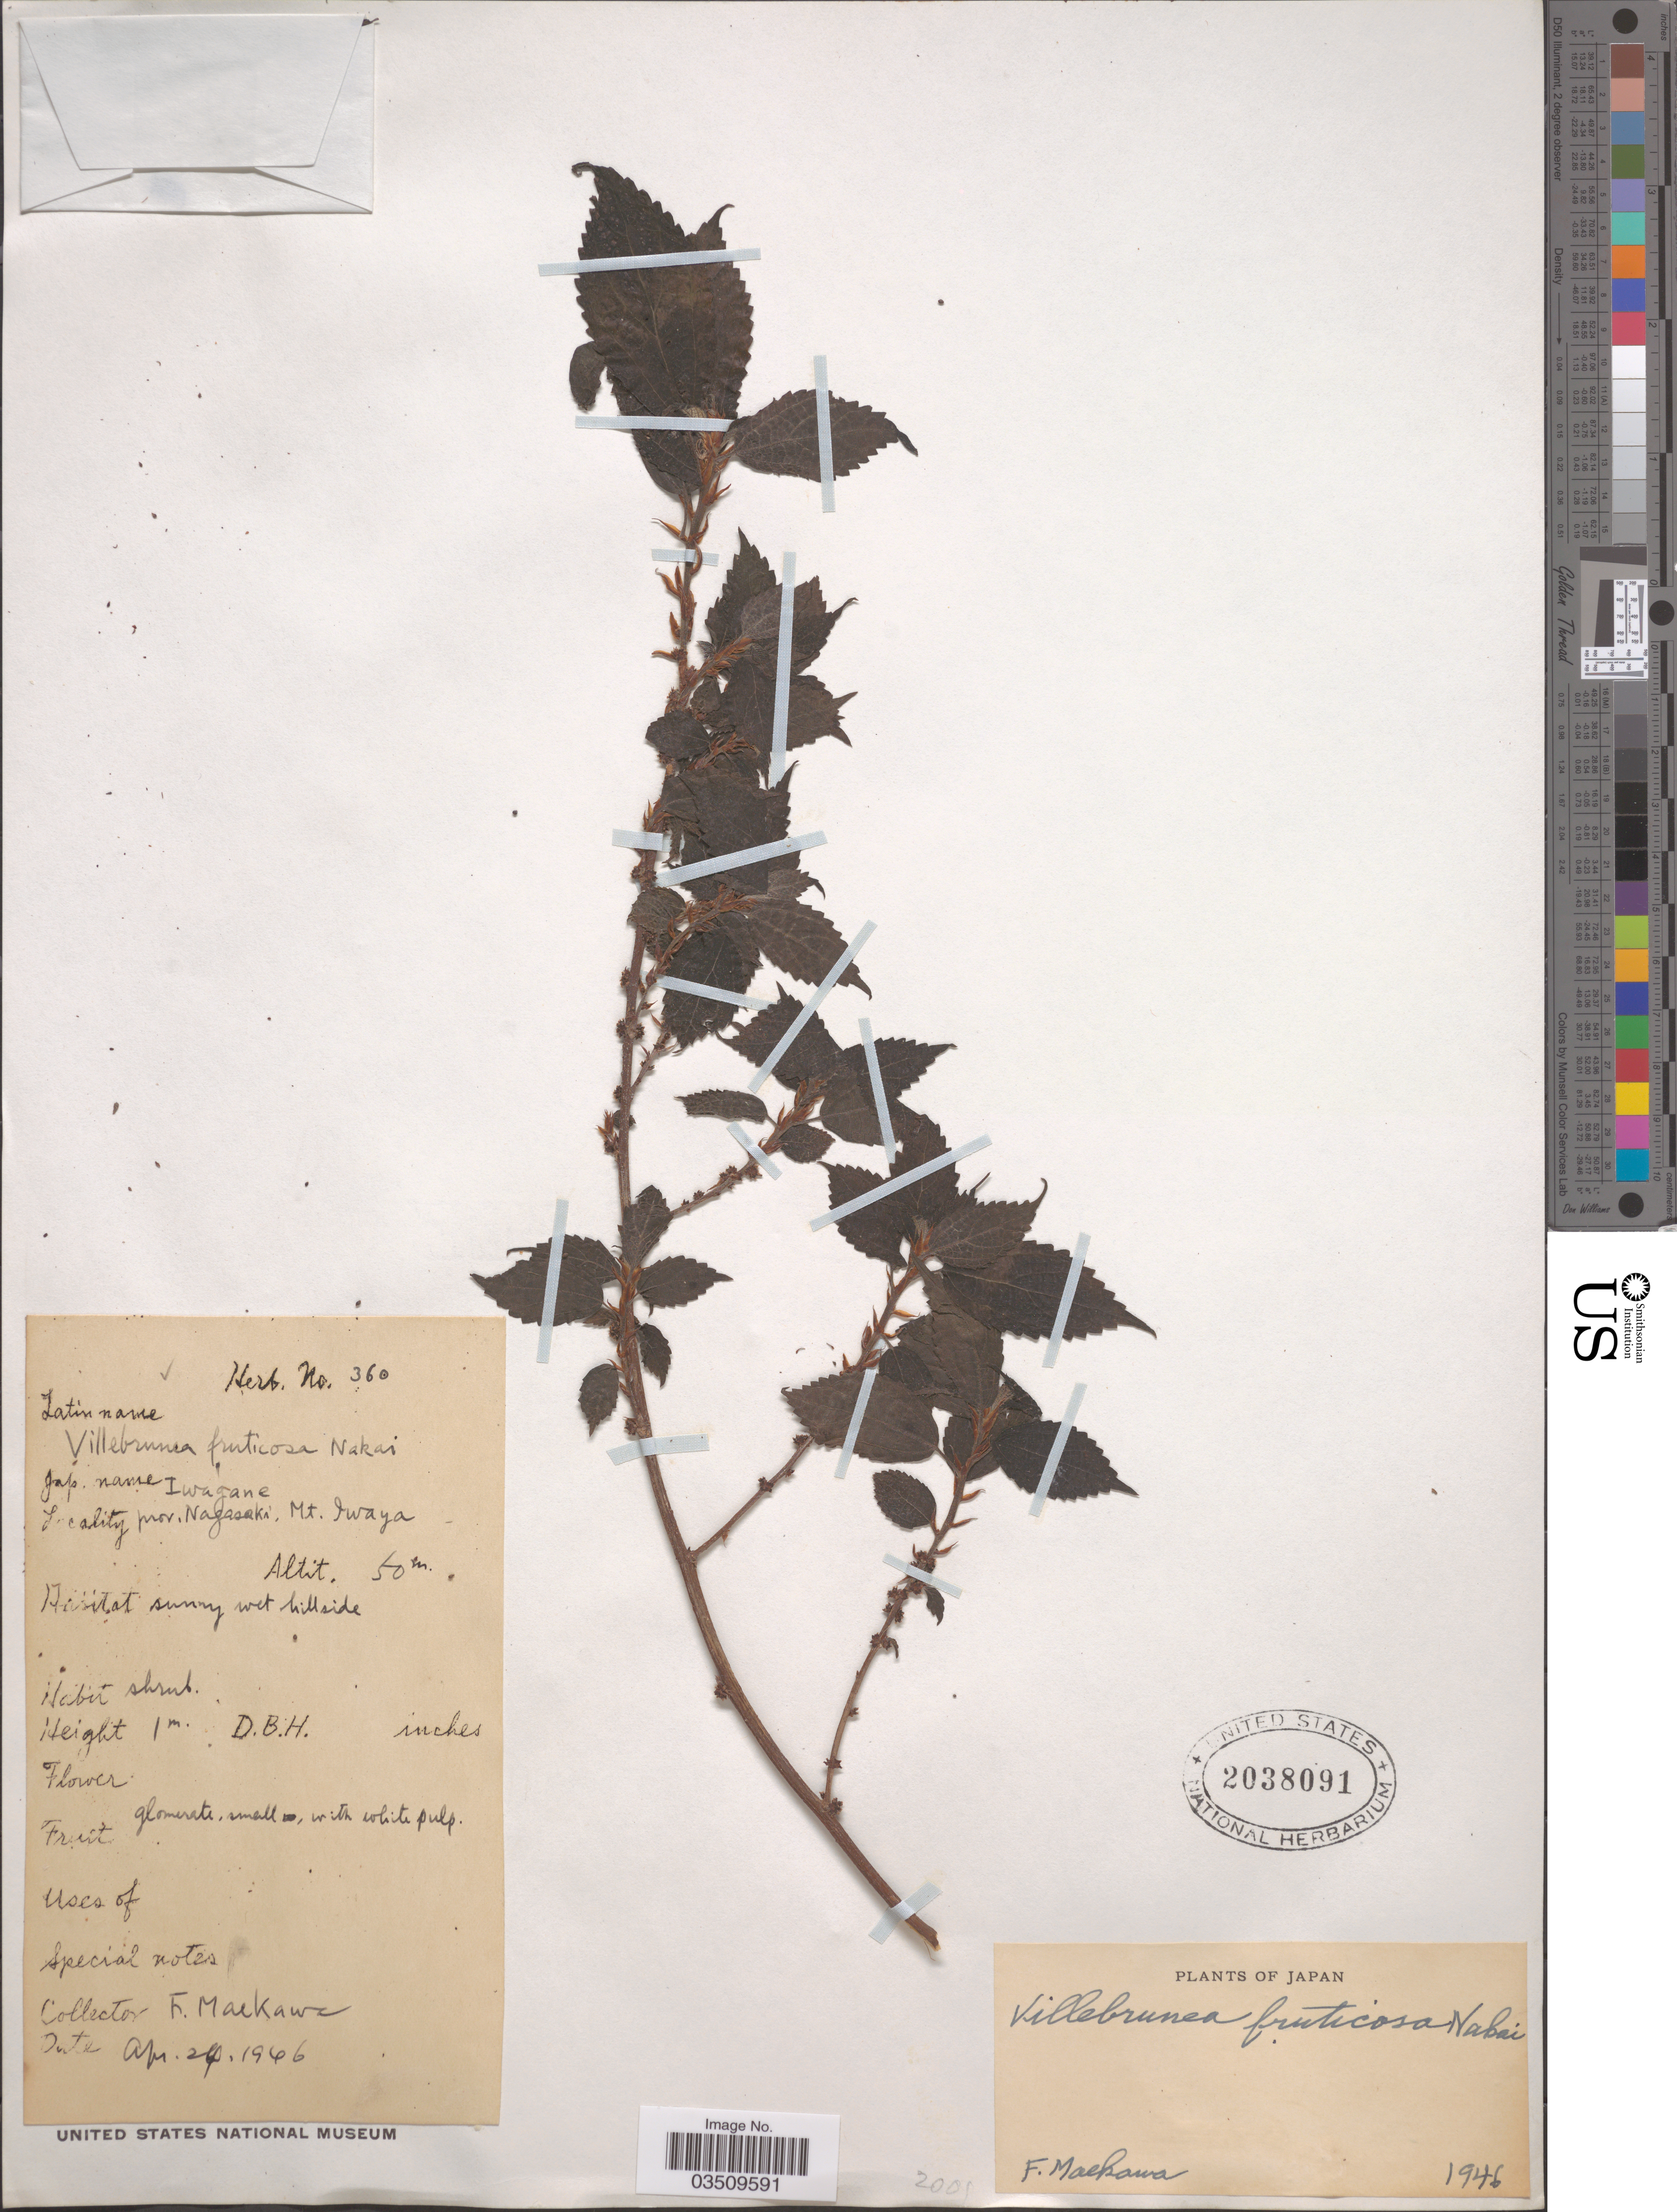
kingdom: Plantae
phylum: Tracheophyta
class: Magnoliopsida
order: Rosales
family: Urticaceae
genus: Oreocnide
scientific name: Oreocnide frutescens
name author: (Thunb.) Miq.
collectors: F. Maekawa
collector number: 360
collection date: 1946-04-24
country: Japan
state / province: Nagasaki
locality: Mt. Iwaya.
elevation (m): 50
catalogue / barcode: US 2038091